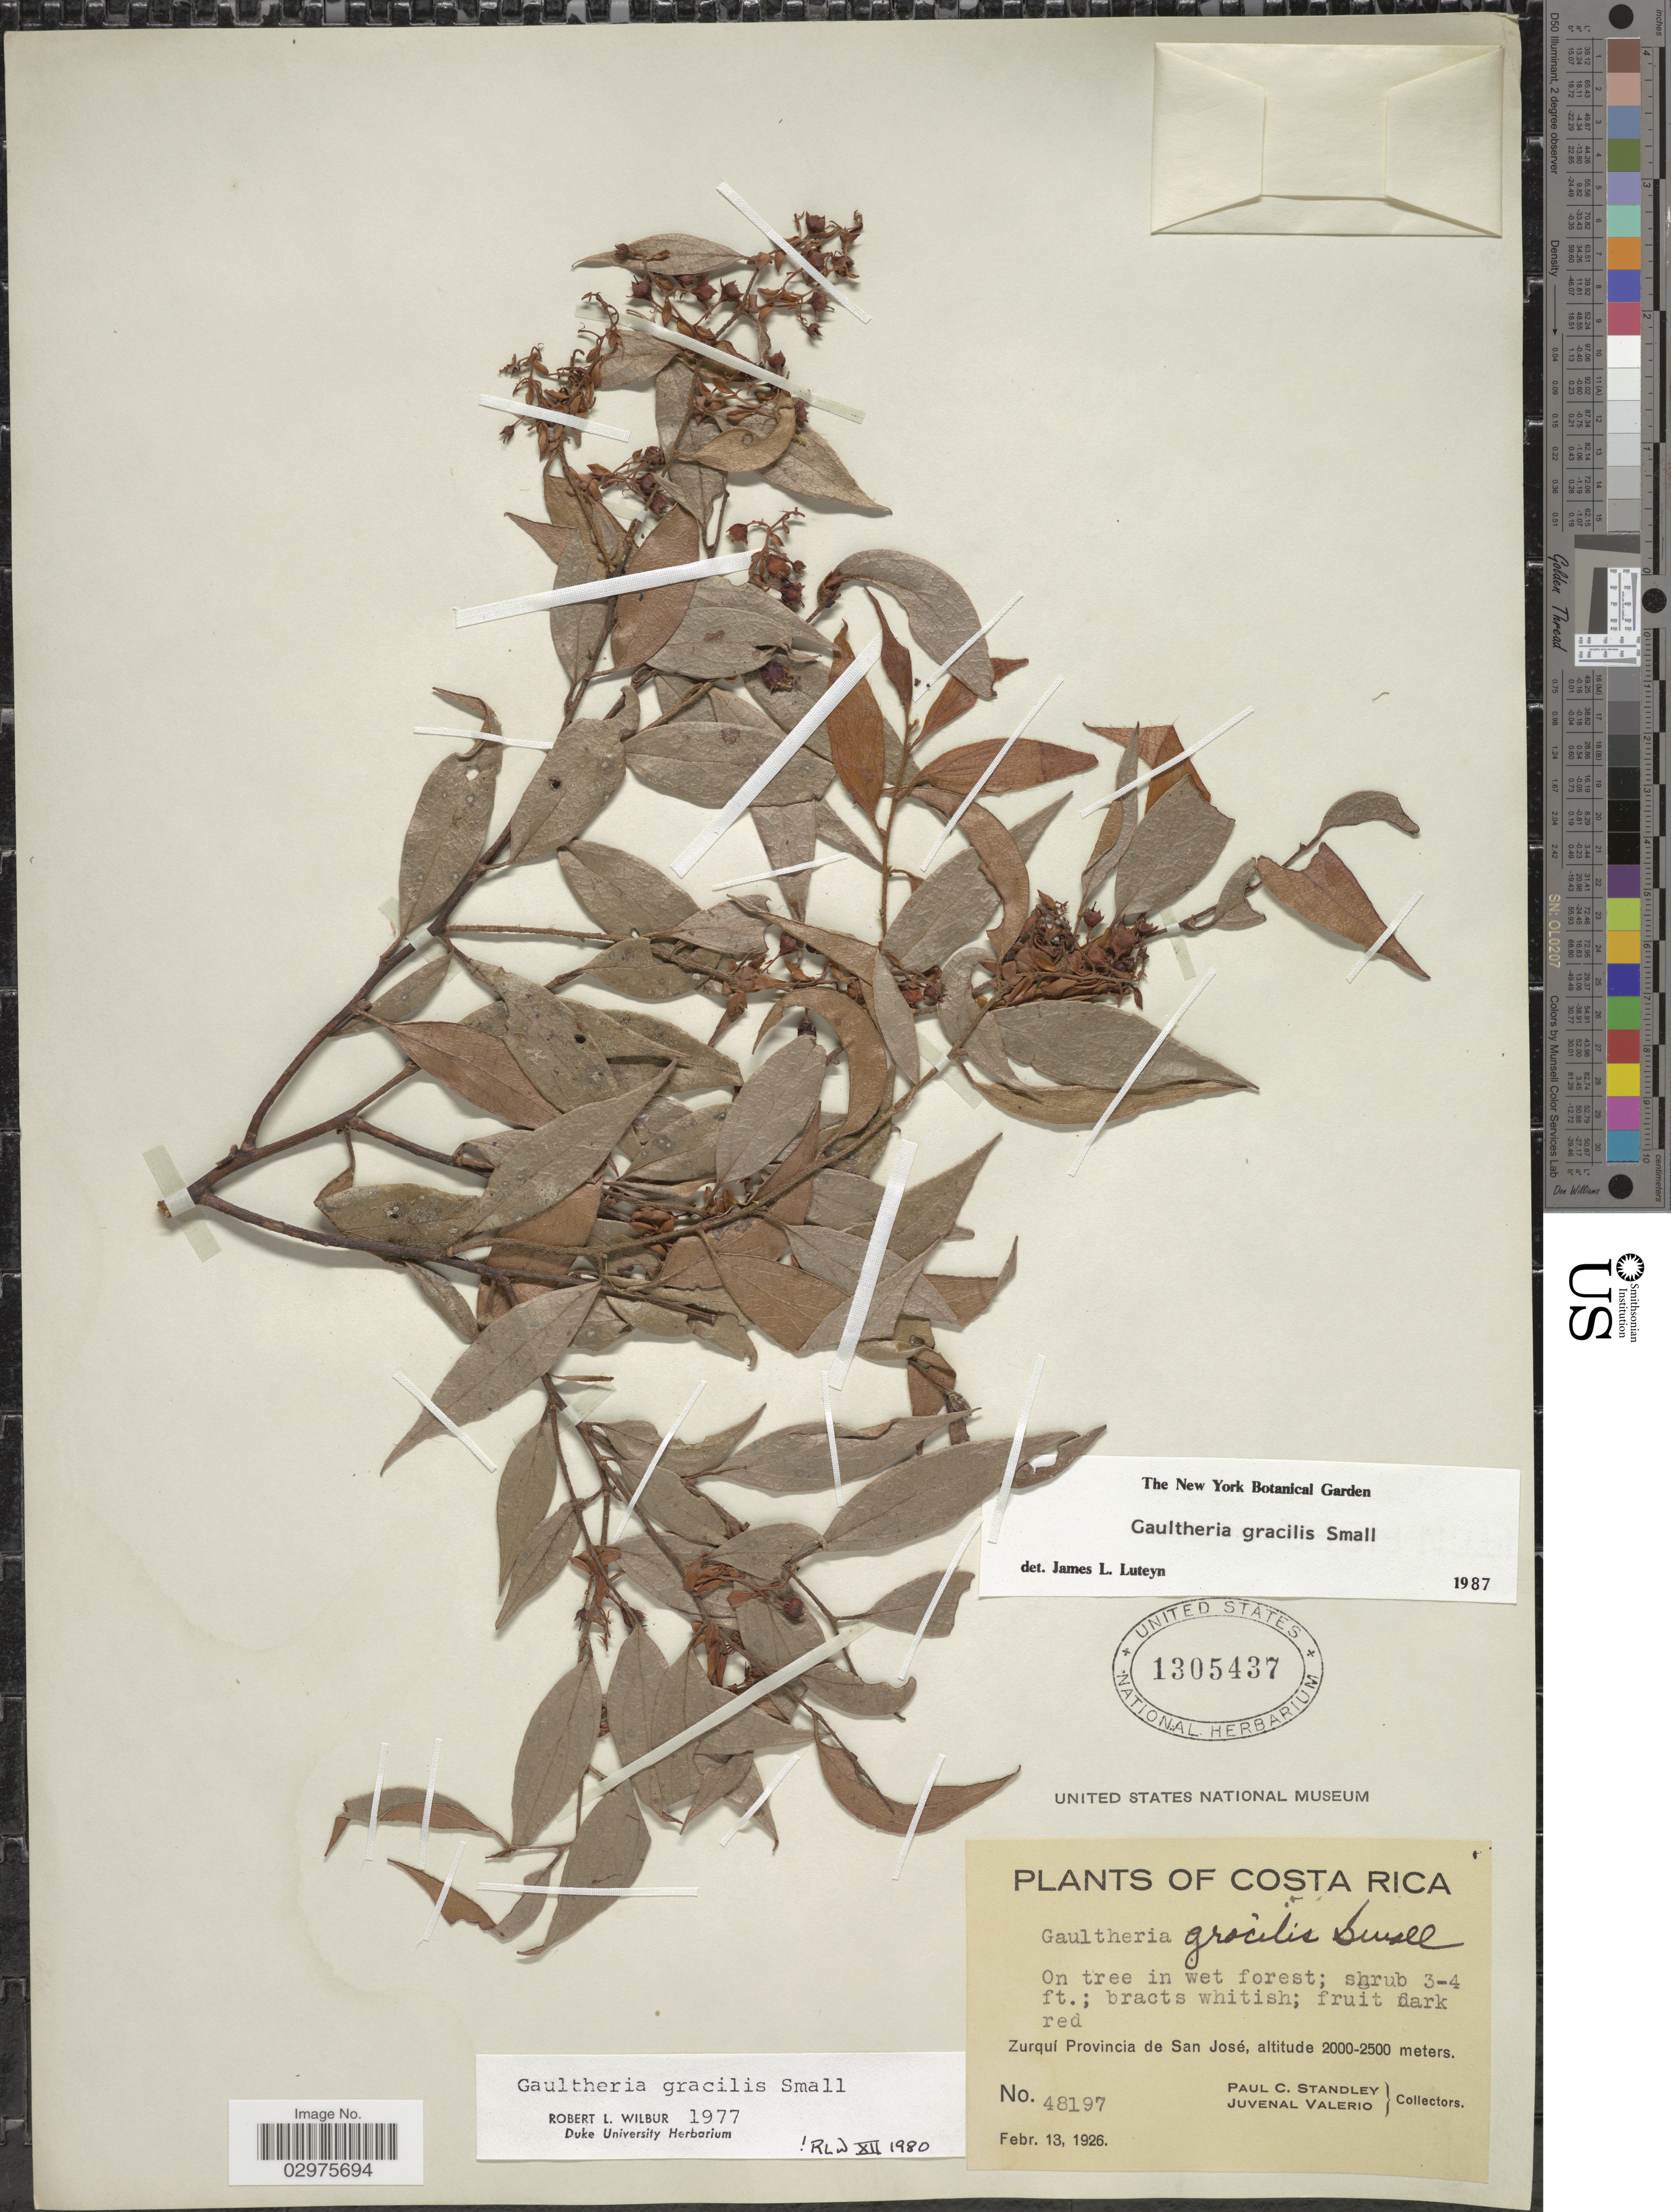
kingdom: Plantae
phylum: Tracheophyta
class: Magnoliopsida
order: Ericales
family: Ericaceae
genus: Gaultheria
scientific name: Gaultheria gracilis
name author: Small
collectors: P. C. Standley & J. Valerio R.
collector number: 48197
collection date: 1926-02-13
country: Costa Rica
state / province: San José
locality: Zurquí.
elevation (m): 2000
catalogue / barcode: US 1305437